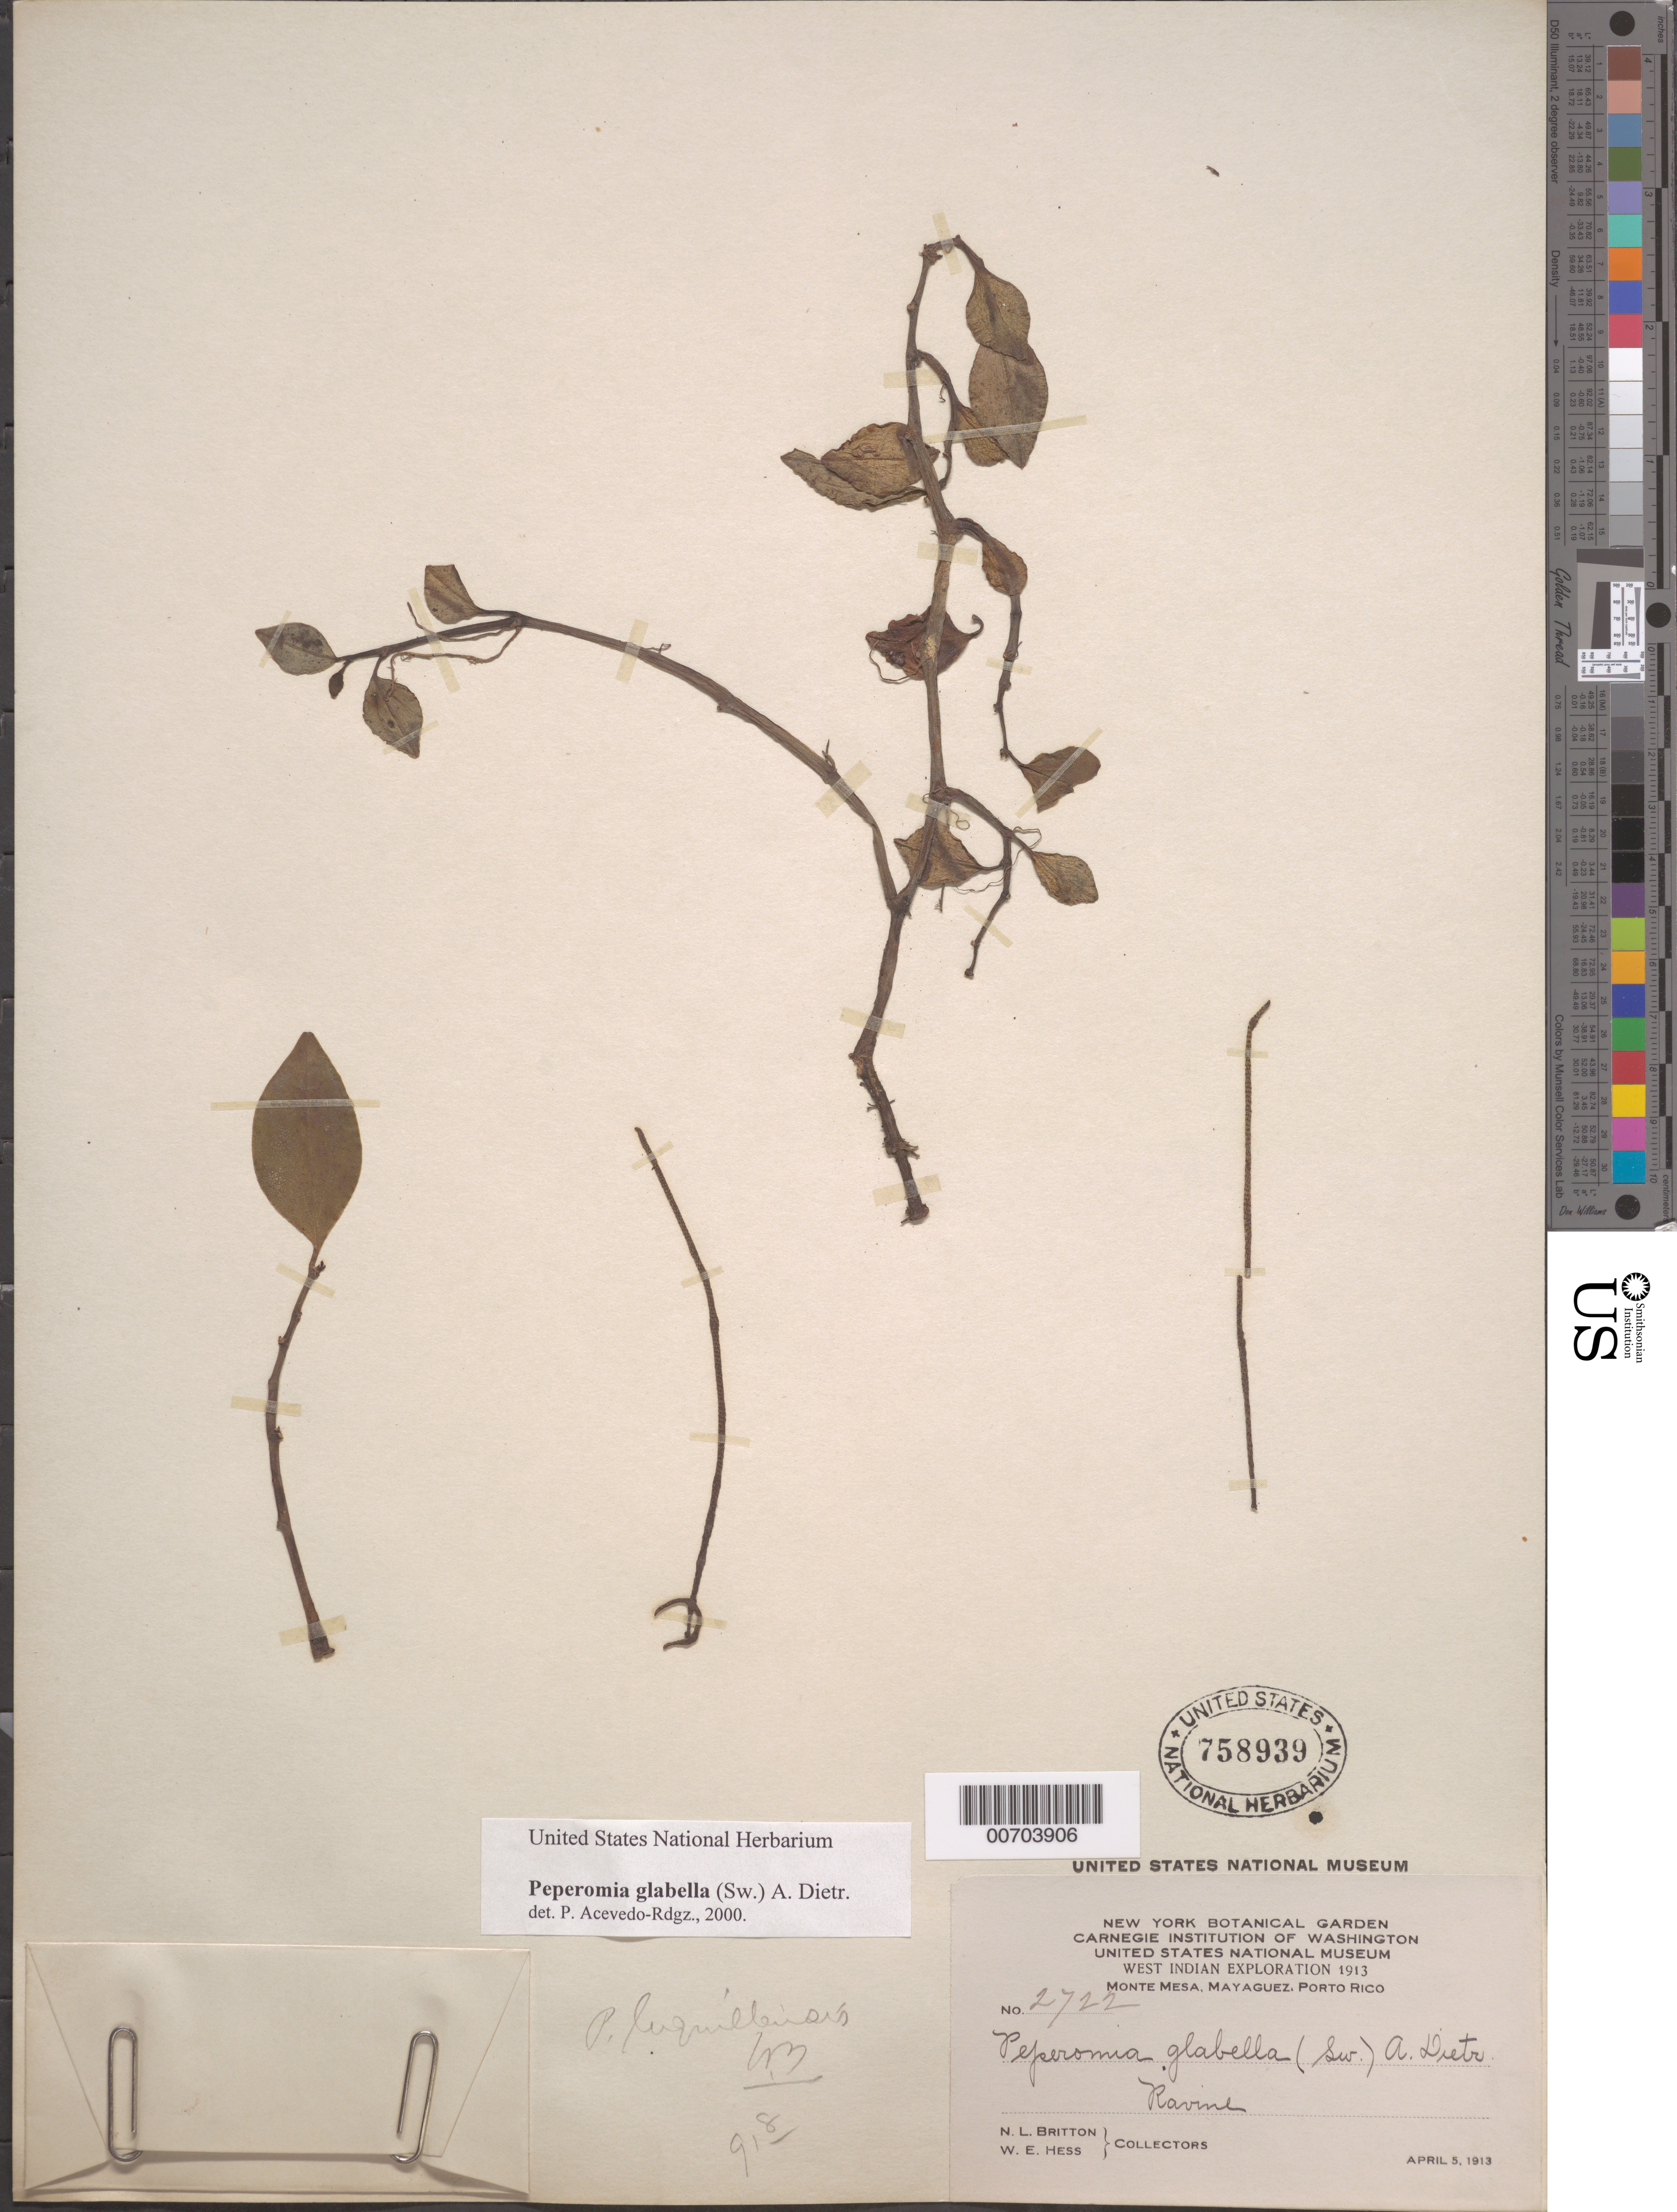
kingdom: Plantae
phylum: Tracheophyta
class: Magnoliopsida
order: Piperales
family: Piperaceae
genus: Peperomia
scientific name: Peperomia glabella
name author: (Sw.) A. Dietr.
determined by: Acevedo-Rodríguez, P., (BOT), Smithsonian Institution - National Museum of Natural History (UNITED STATES)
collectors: N. Britton & W. Hess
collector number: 2722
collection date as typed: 05 Apr 1913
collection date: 1913-04-05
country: Puerto Rico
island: Greater Antilles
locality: Monte Mesa, Mayaguez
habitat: ravine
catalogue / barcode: US 758939